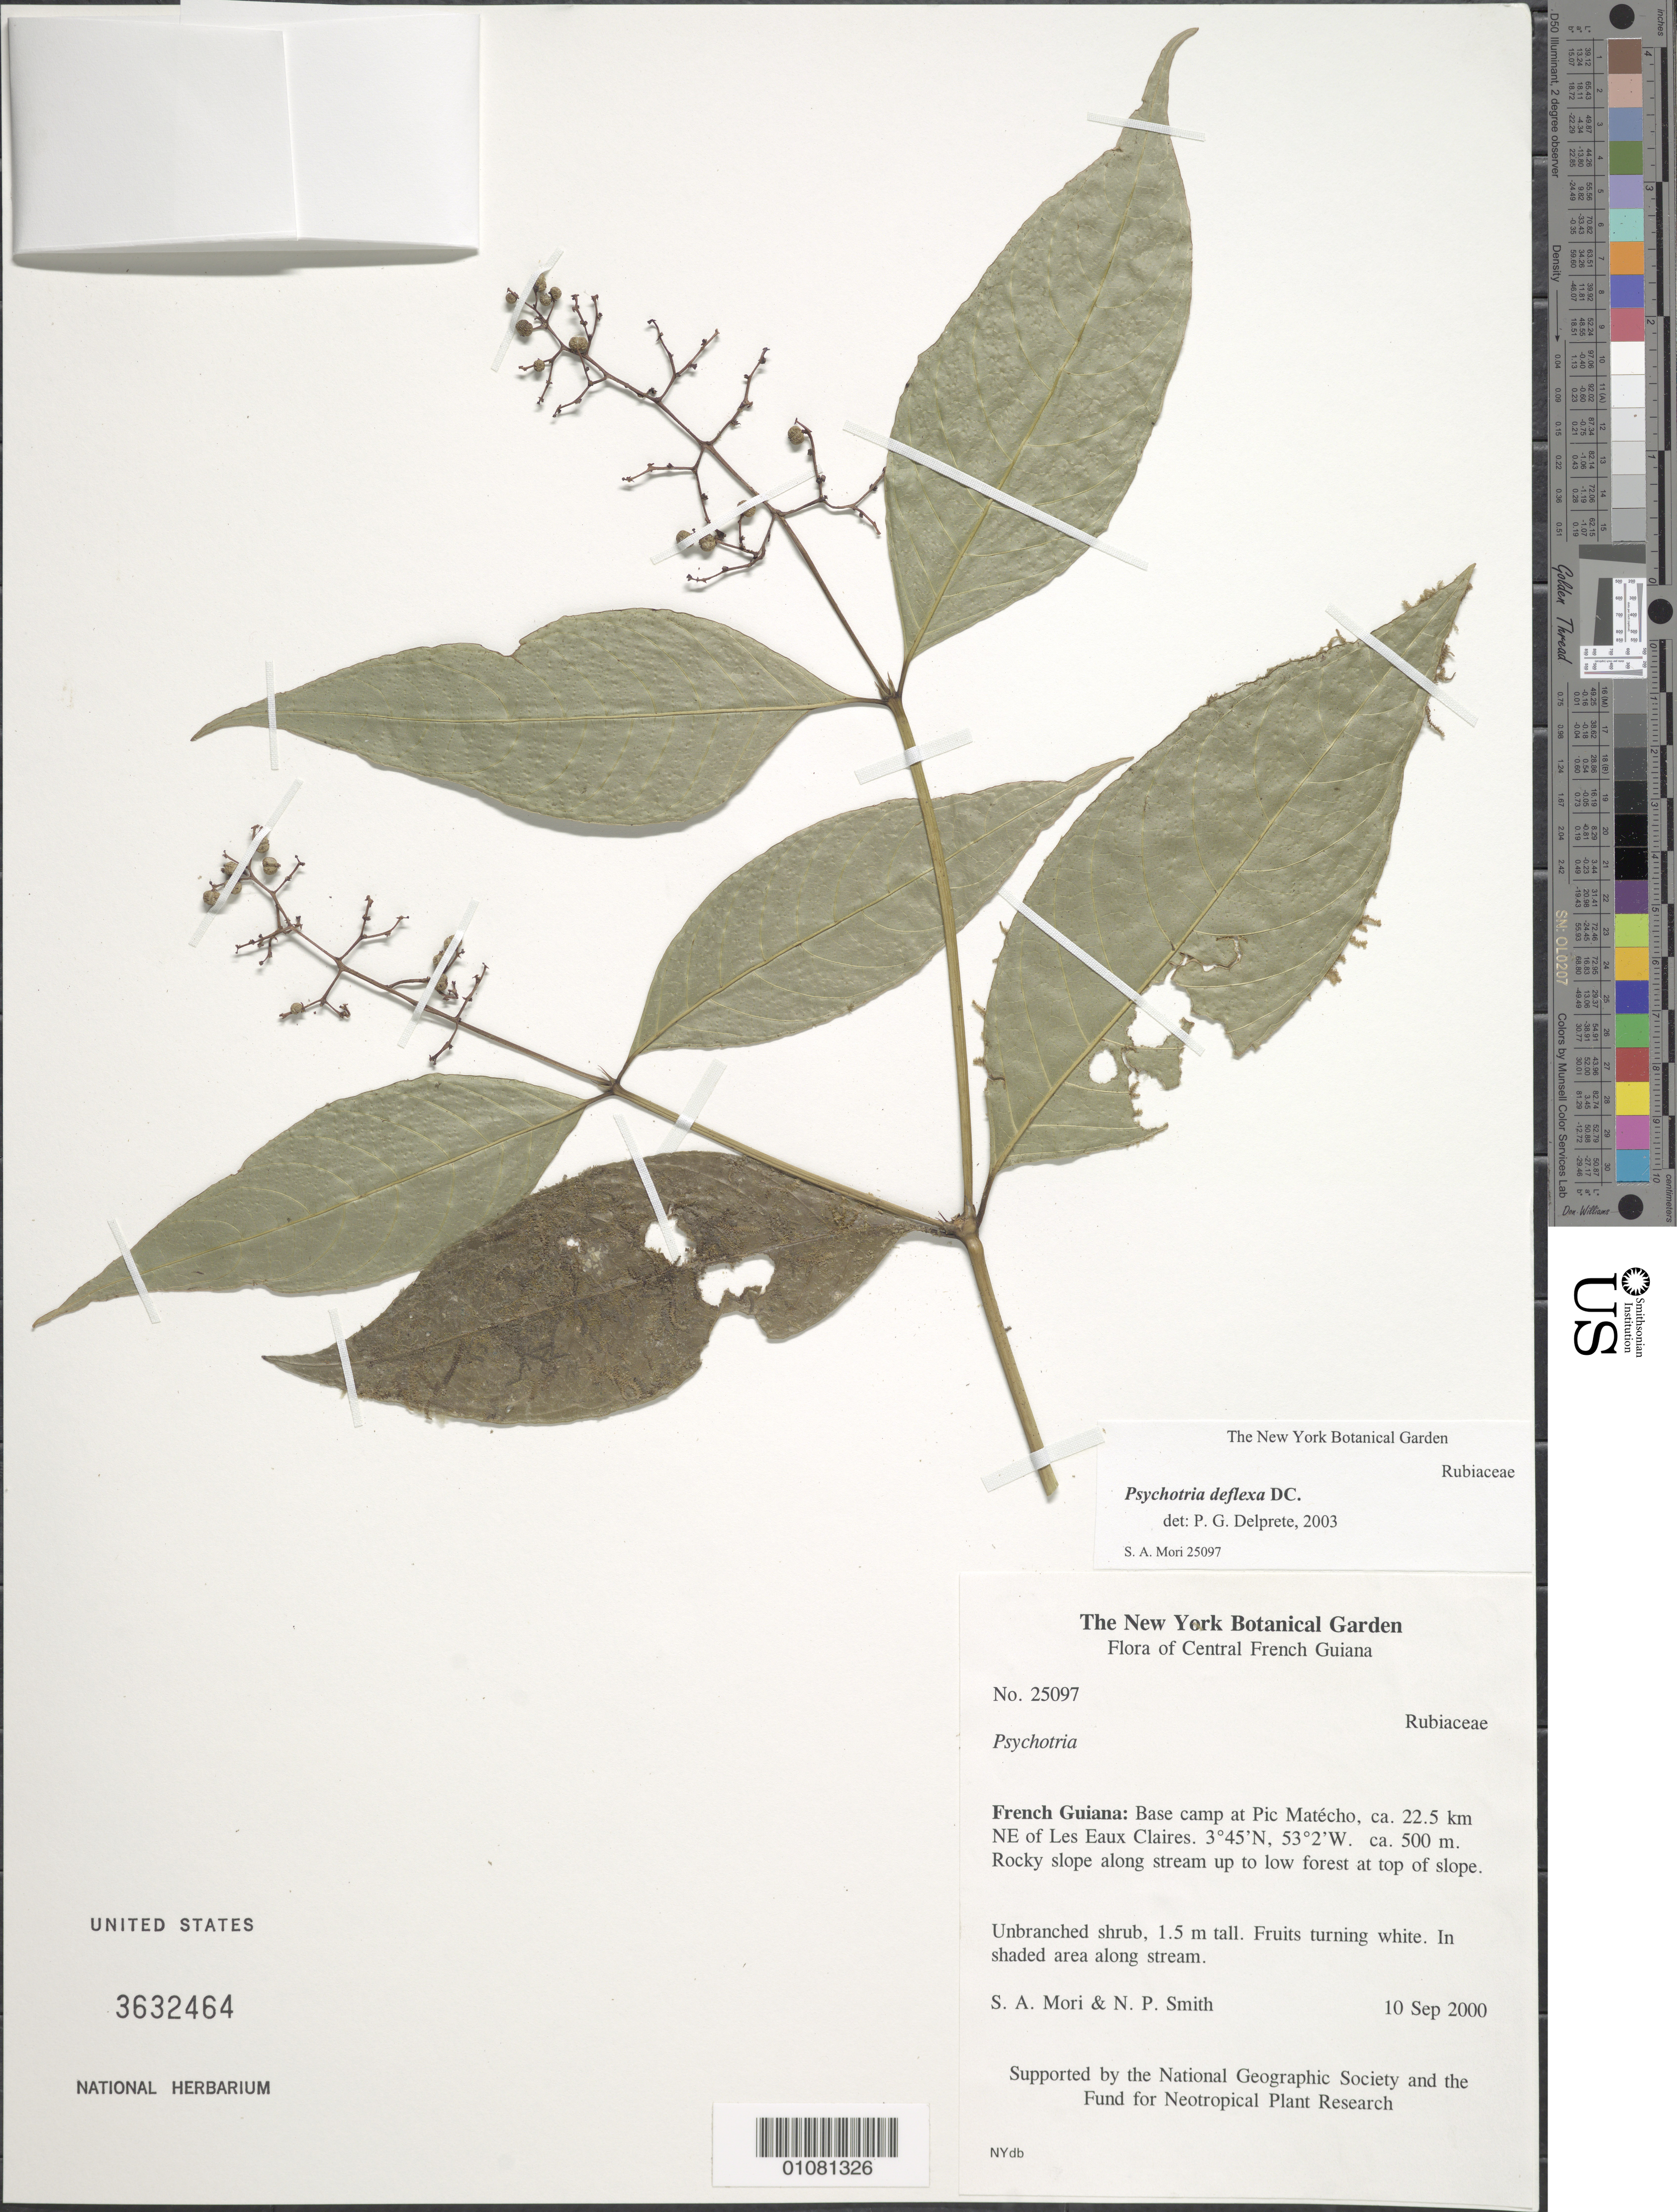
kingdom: Plantae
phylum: Tracheophyta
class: Magnoliopsida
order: Gentianales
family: Rubiaceae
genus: Palicourea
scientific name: Palicourea deflexa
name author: (DC.) Borhidi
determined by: Kirkbride, J. H., Jr.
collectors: S. Mori & N. Smith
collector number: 25097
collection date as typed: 10-Sep-00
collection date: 2000-09-10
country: French Guiana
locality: Pic Matécho, base camp; ca 22.5 km NE of Les Eaux Claires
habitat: Rocky slope along stream up to low forest at top of slope. In shaded area along stream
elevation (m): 500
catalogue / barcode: US 3632464